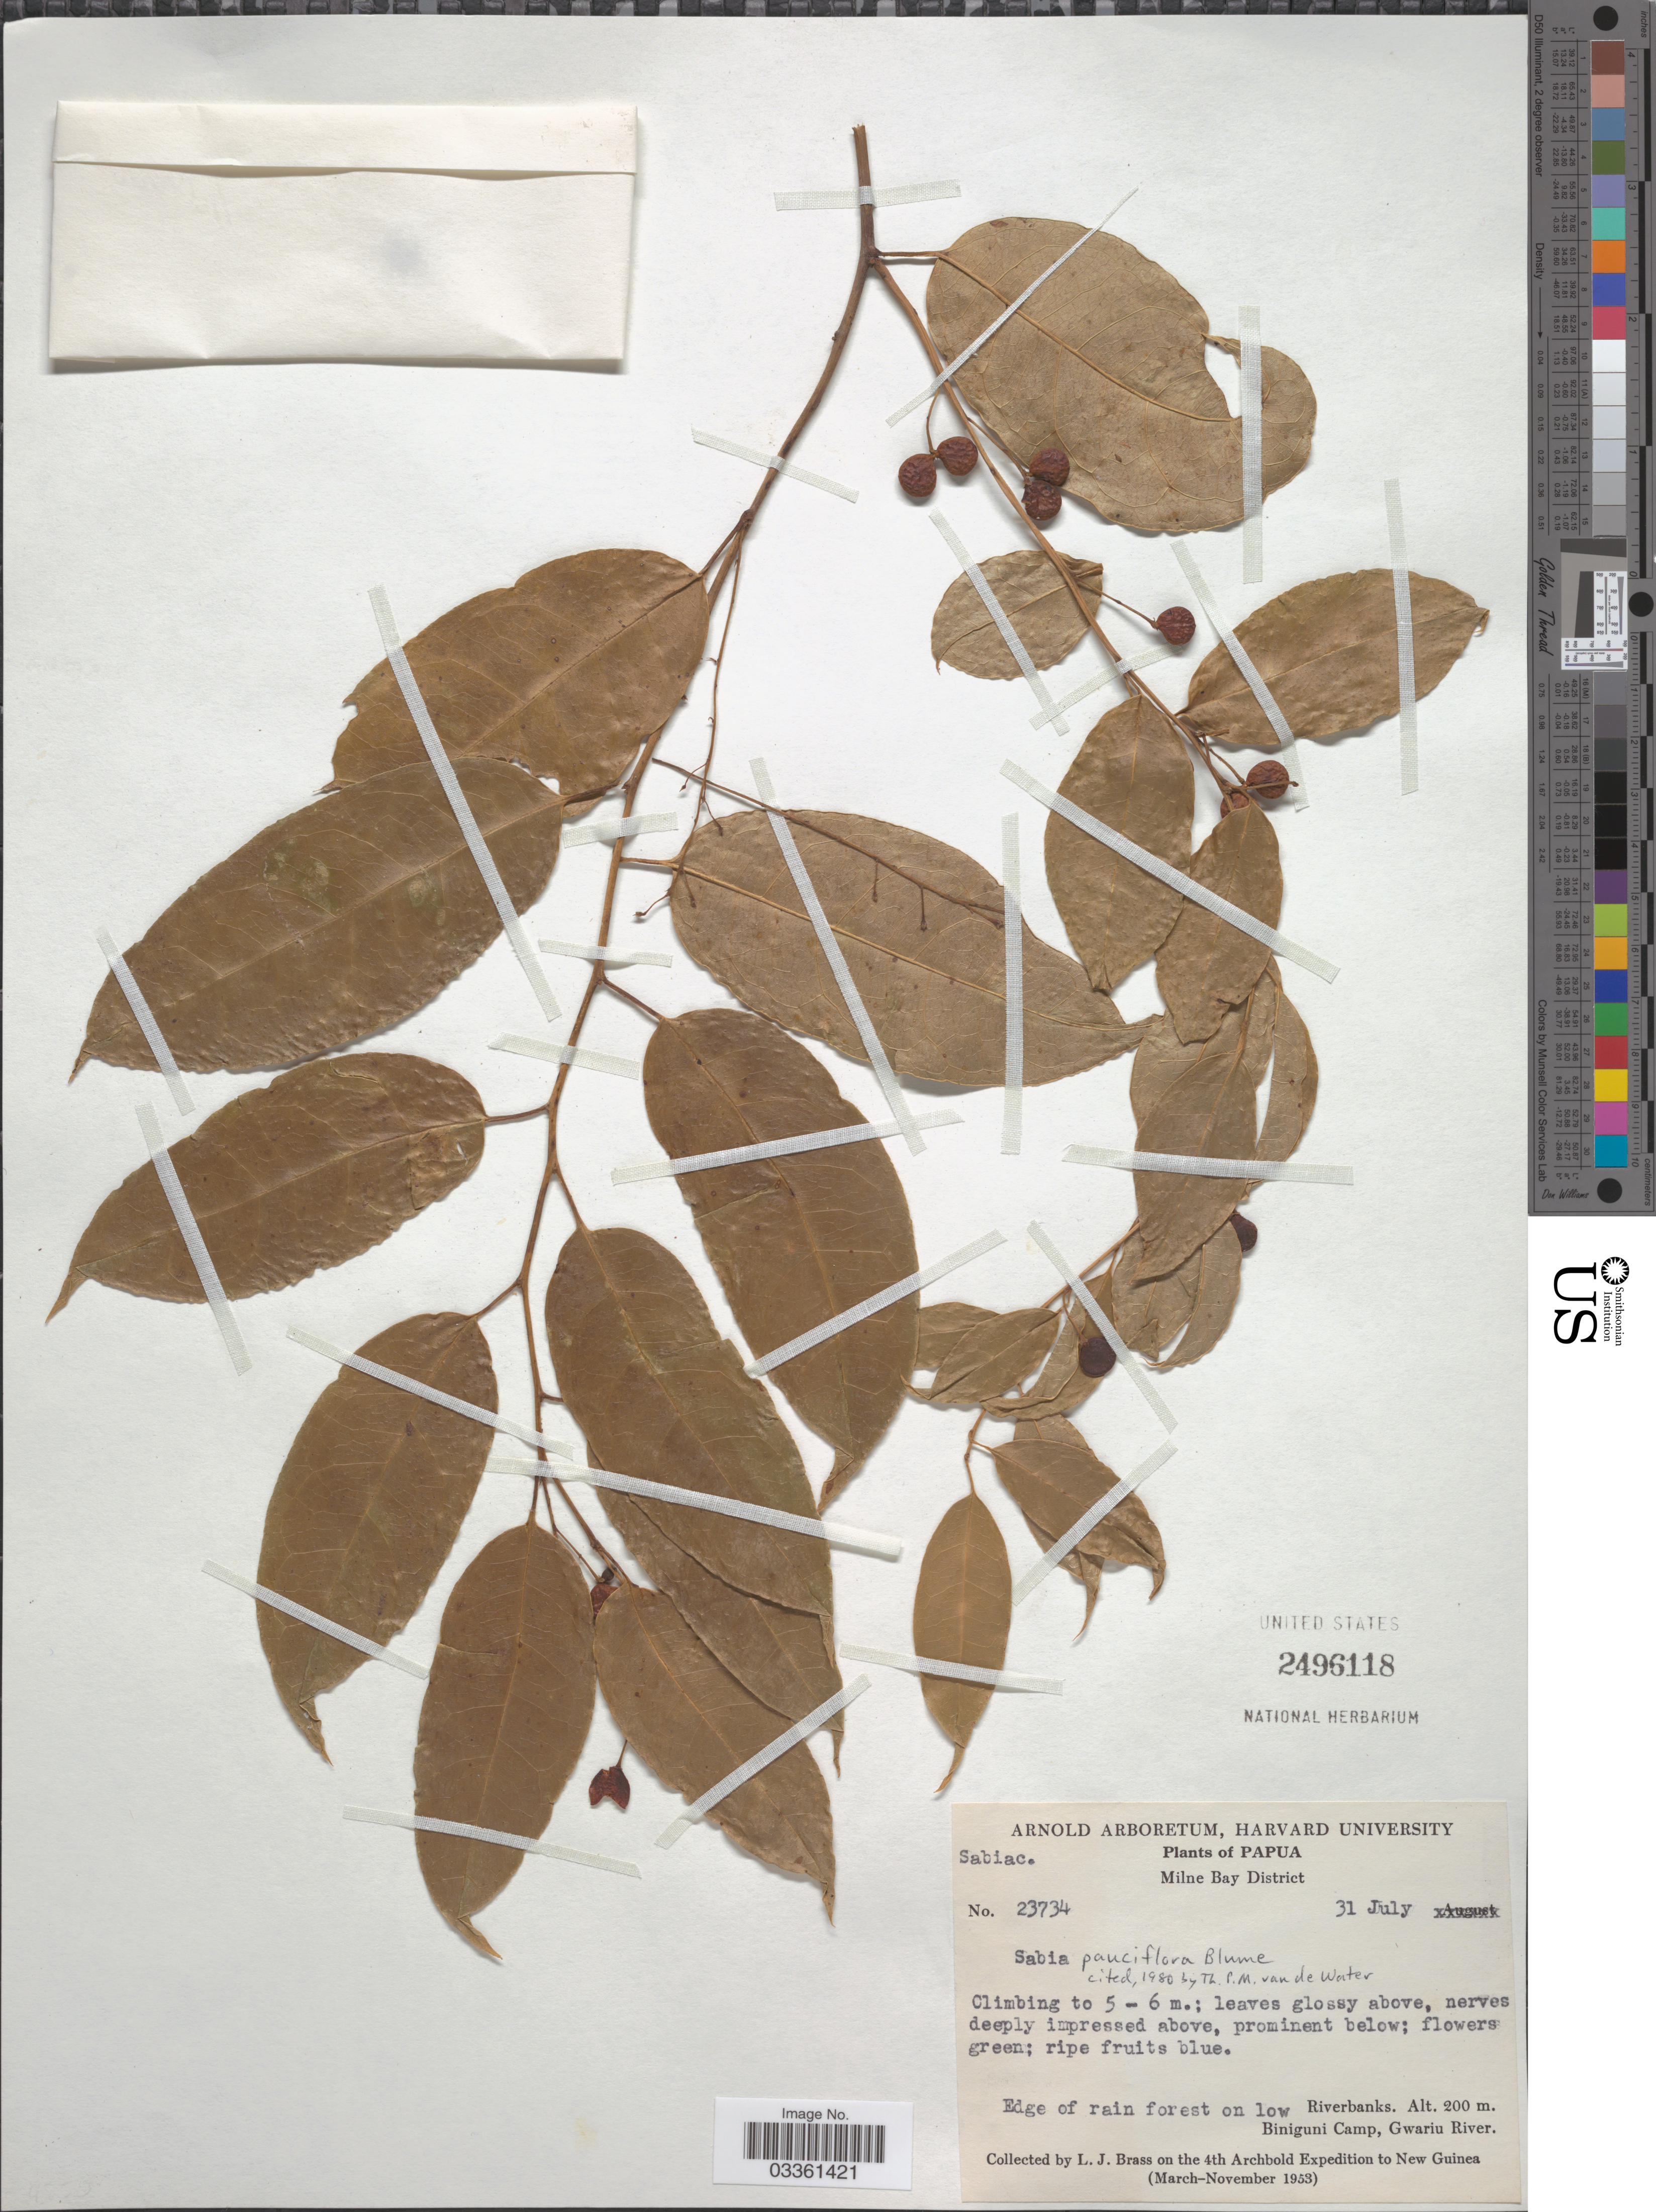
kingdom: Plantae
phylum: Tracheophyta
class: Magnoliopsida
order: Proteales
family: Sabiaceae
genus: Sabia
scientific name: Sabia pauciflora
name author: Blume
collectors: L. J. Brass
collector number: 23734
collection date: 1953-07-31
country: Papua New Guinea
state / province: Milne Bay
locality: Papua. Milne Bay District. Biniguni Camp, Gwariu River.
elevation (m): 200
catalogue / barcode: US 2496118